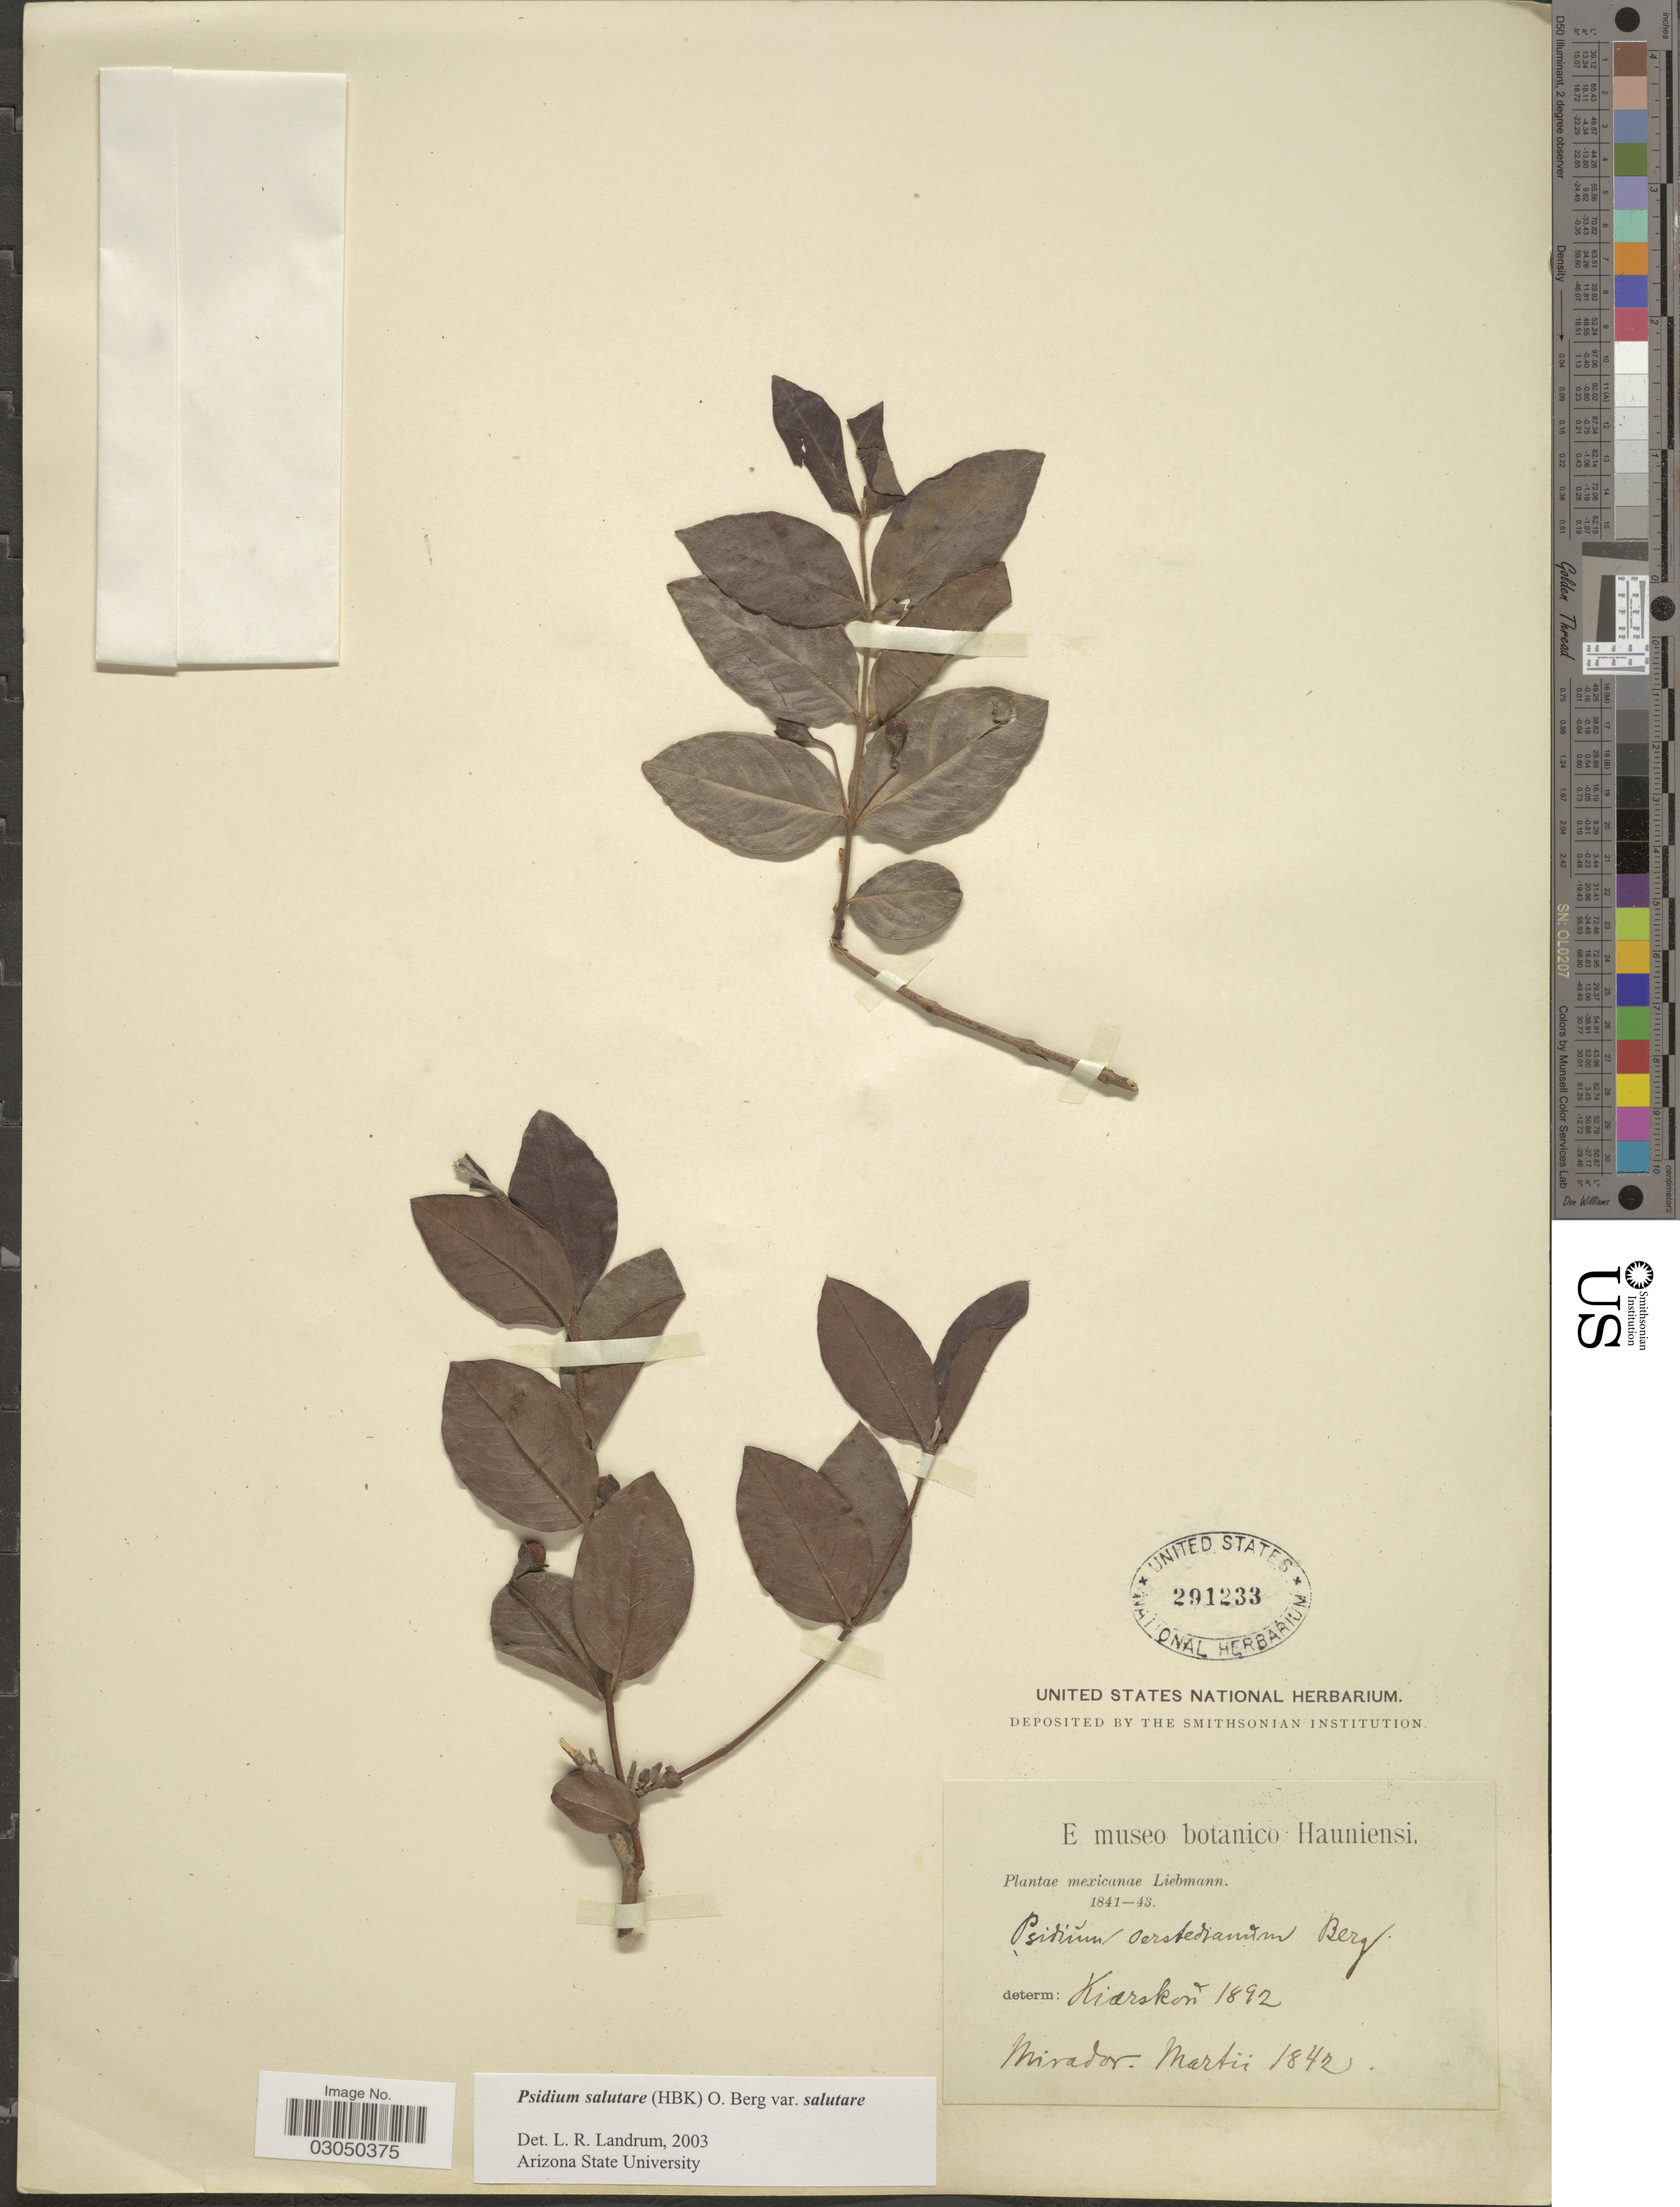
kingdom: Plantae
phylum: Tracheophyta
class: Magnoliopsida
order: Myrtales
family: Myrtaceae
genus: Psidium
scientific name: Psidium salutare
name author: (Kunth) O. Berg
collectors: Martii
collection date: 1842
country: Mexico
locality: Mirador.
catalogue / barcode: US 291233